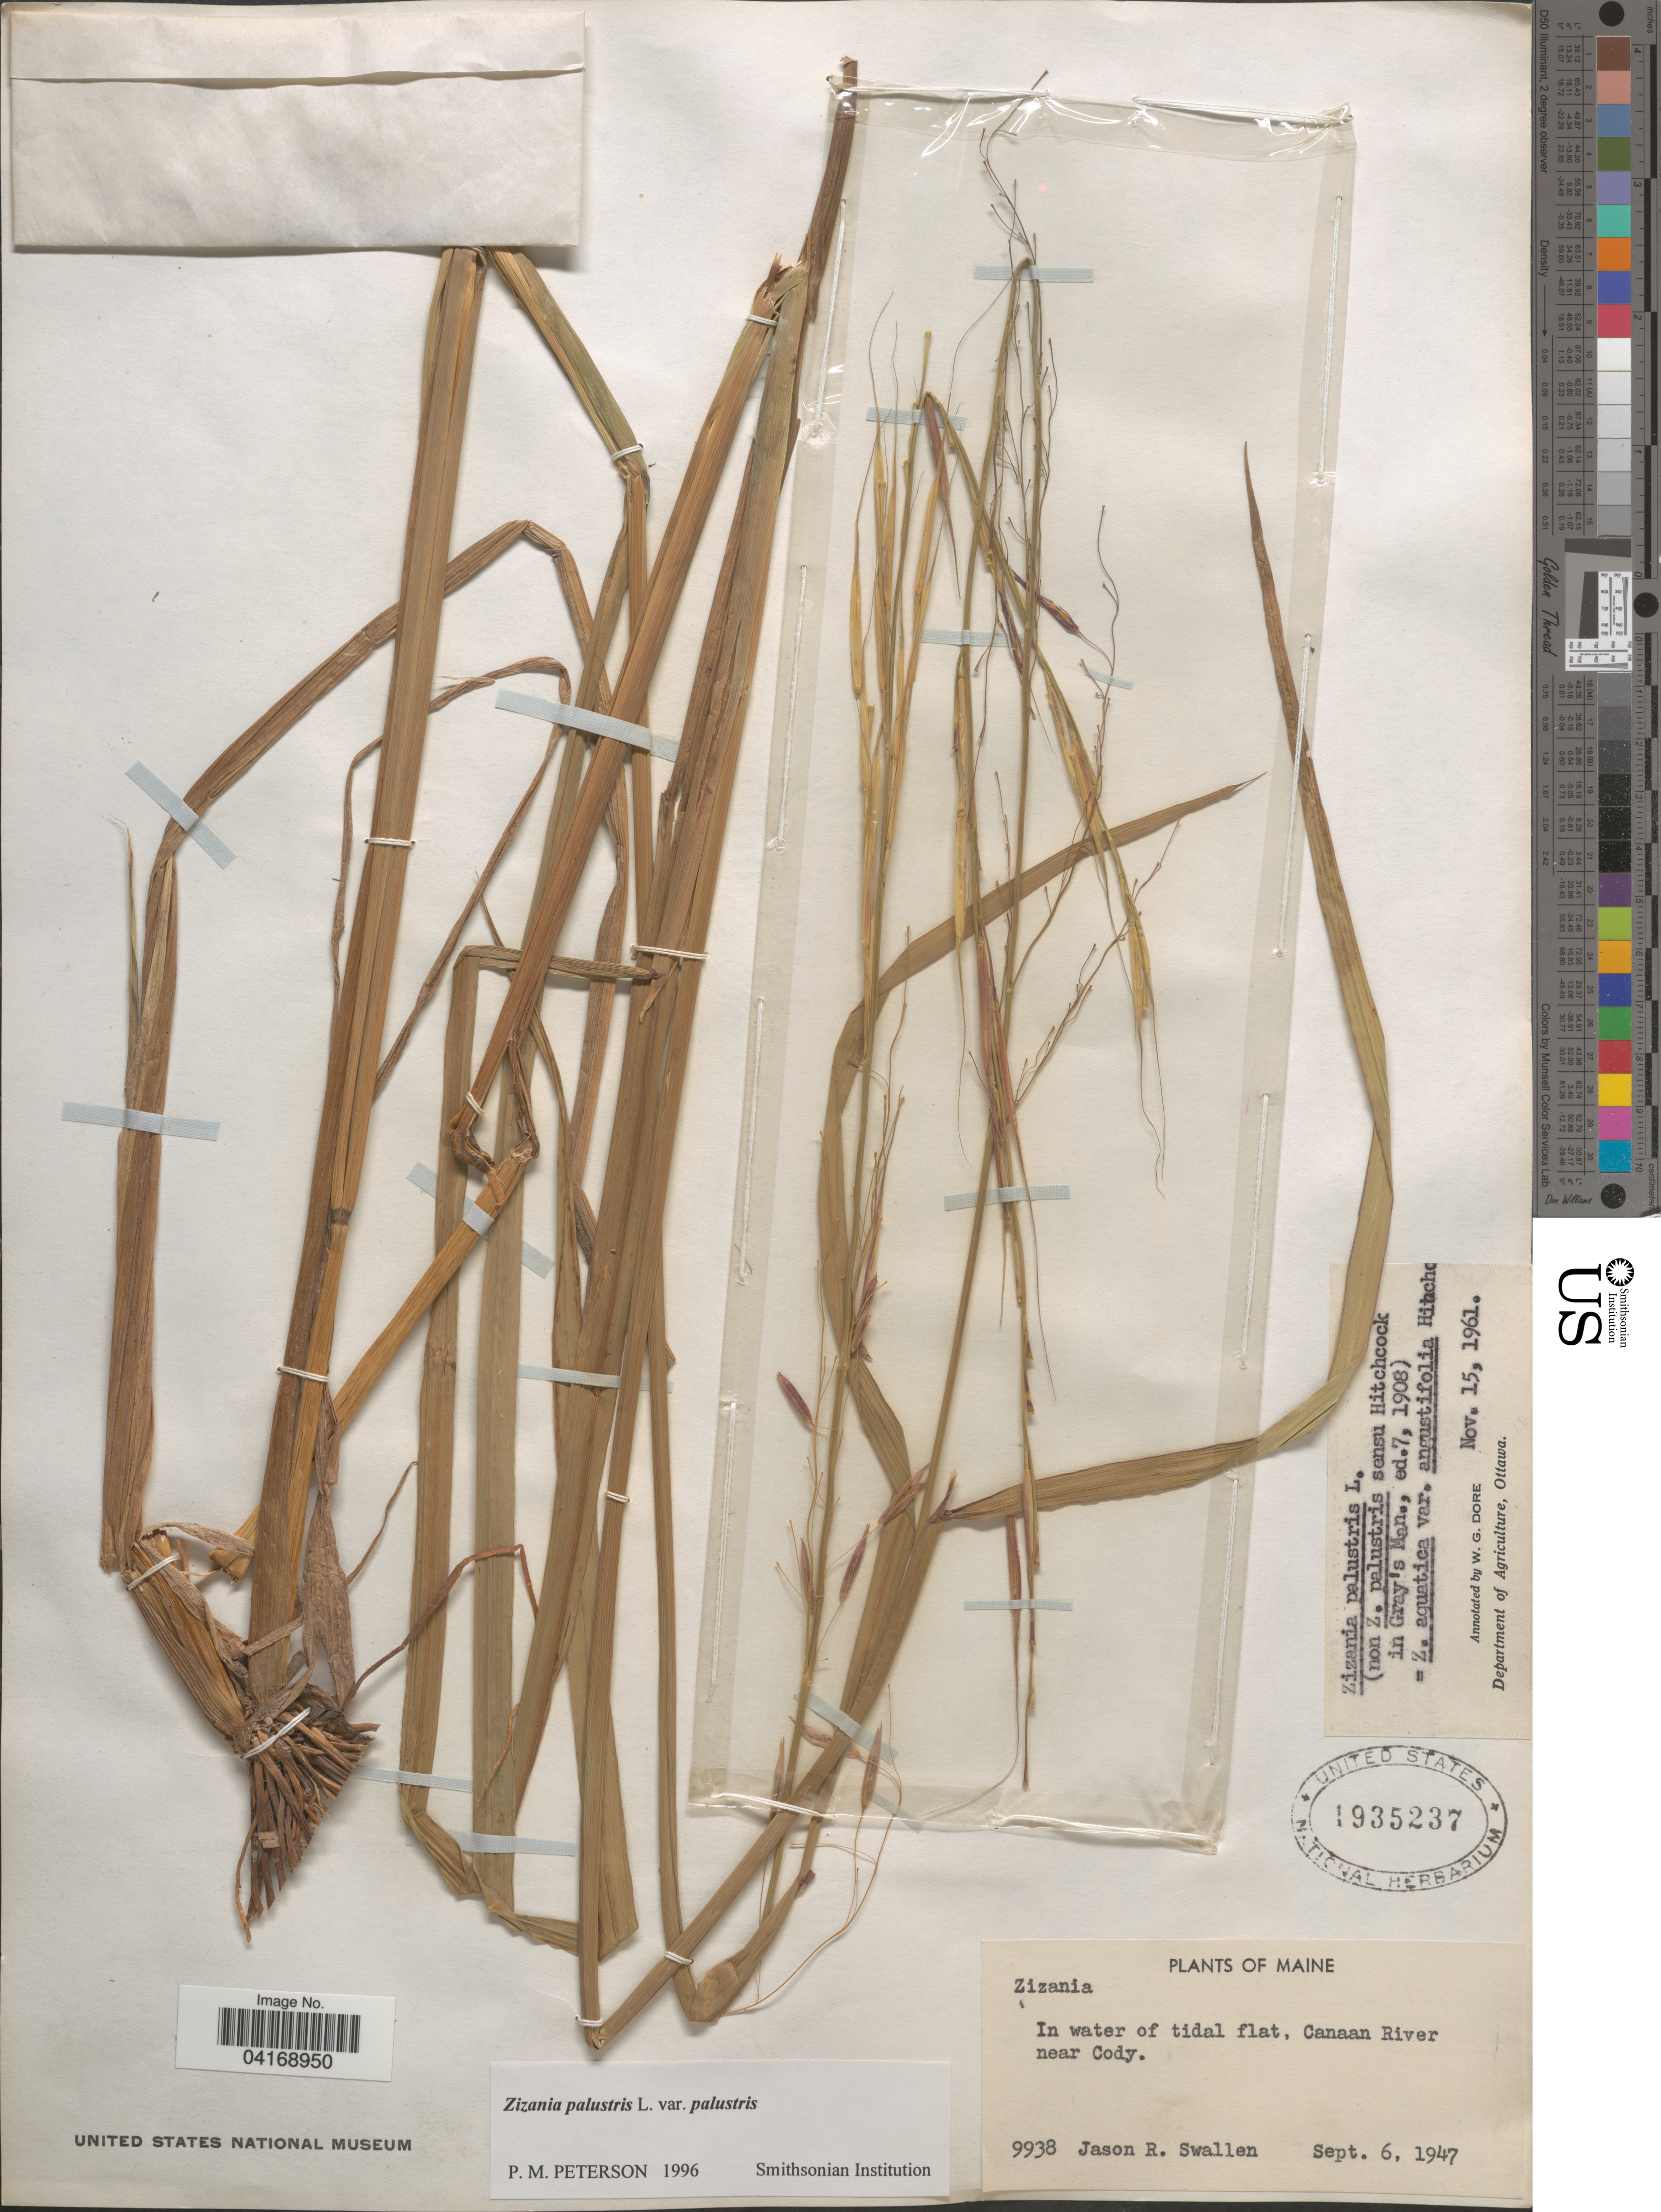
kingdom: Plantae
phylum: Tracheophyta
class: Liliopsida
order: Poales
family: Poaceae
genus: Zizania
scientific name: Zizania palustris var. palustris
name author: L.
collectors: J. R. Swallen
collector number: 9938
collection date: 1947-09-06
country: United States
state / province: Maine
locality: Canaan River near Cody.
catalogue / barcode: US 1935237